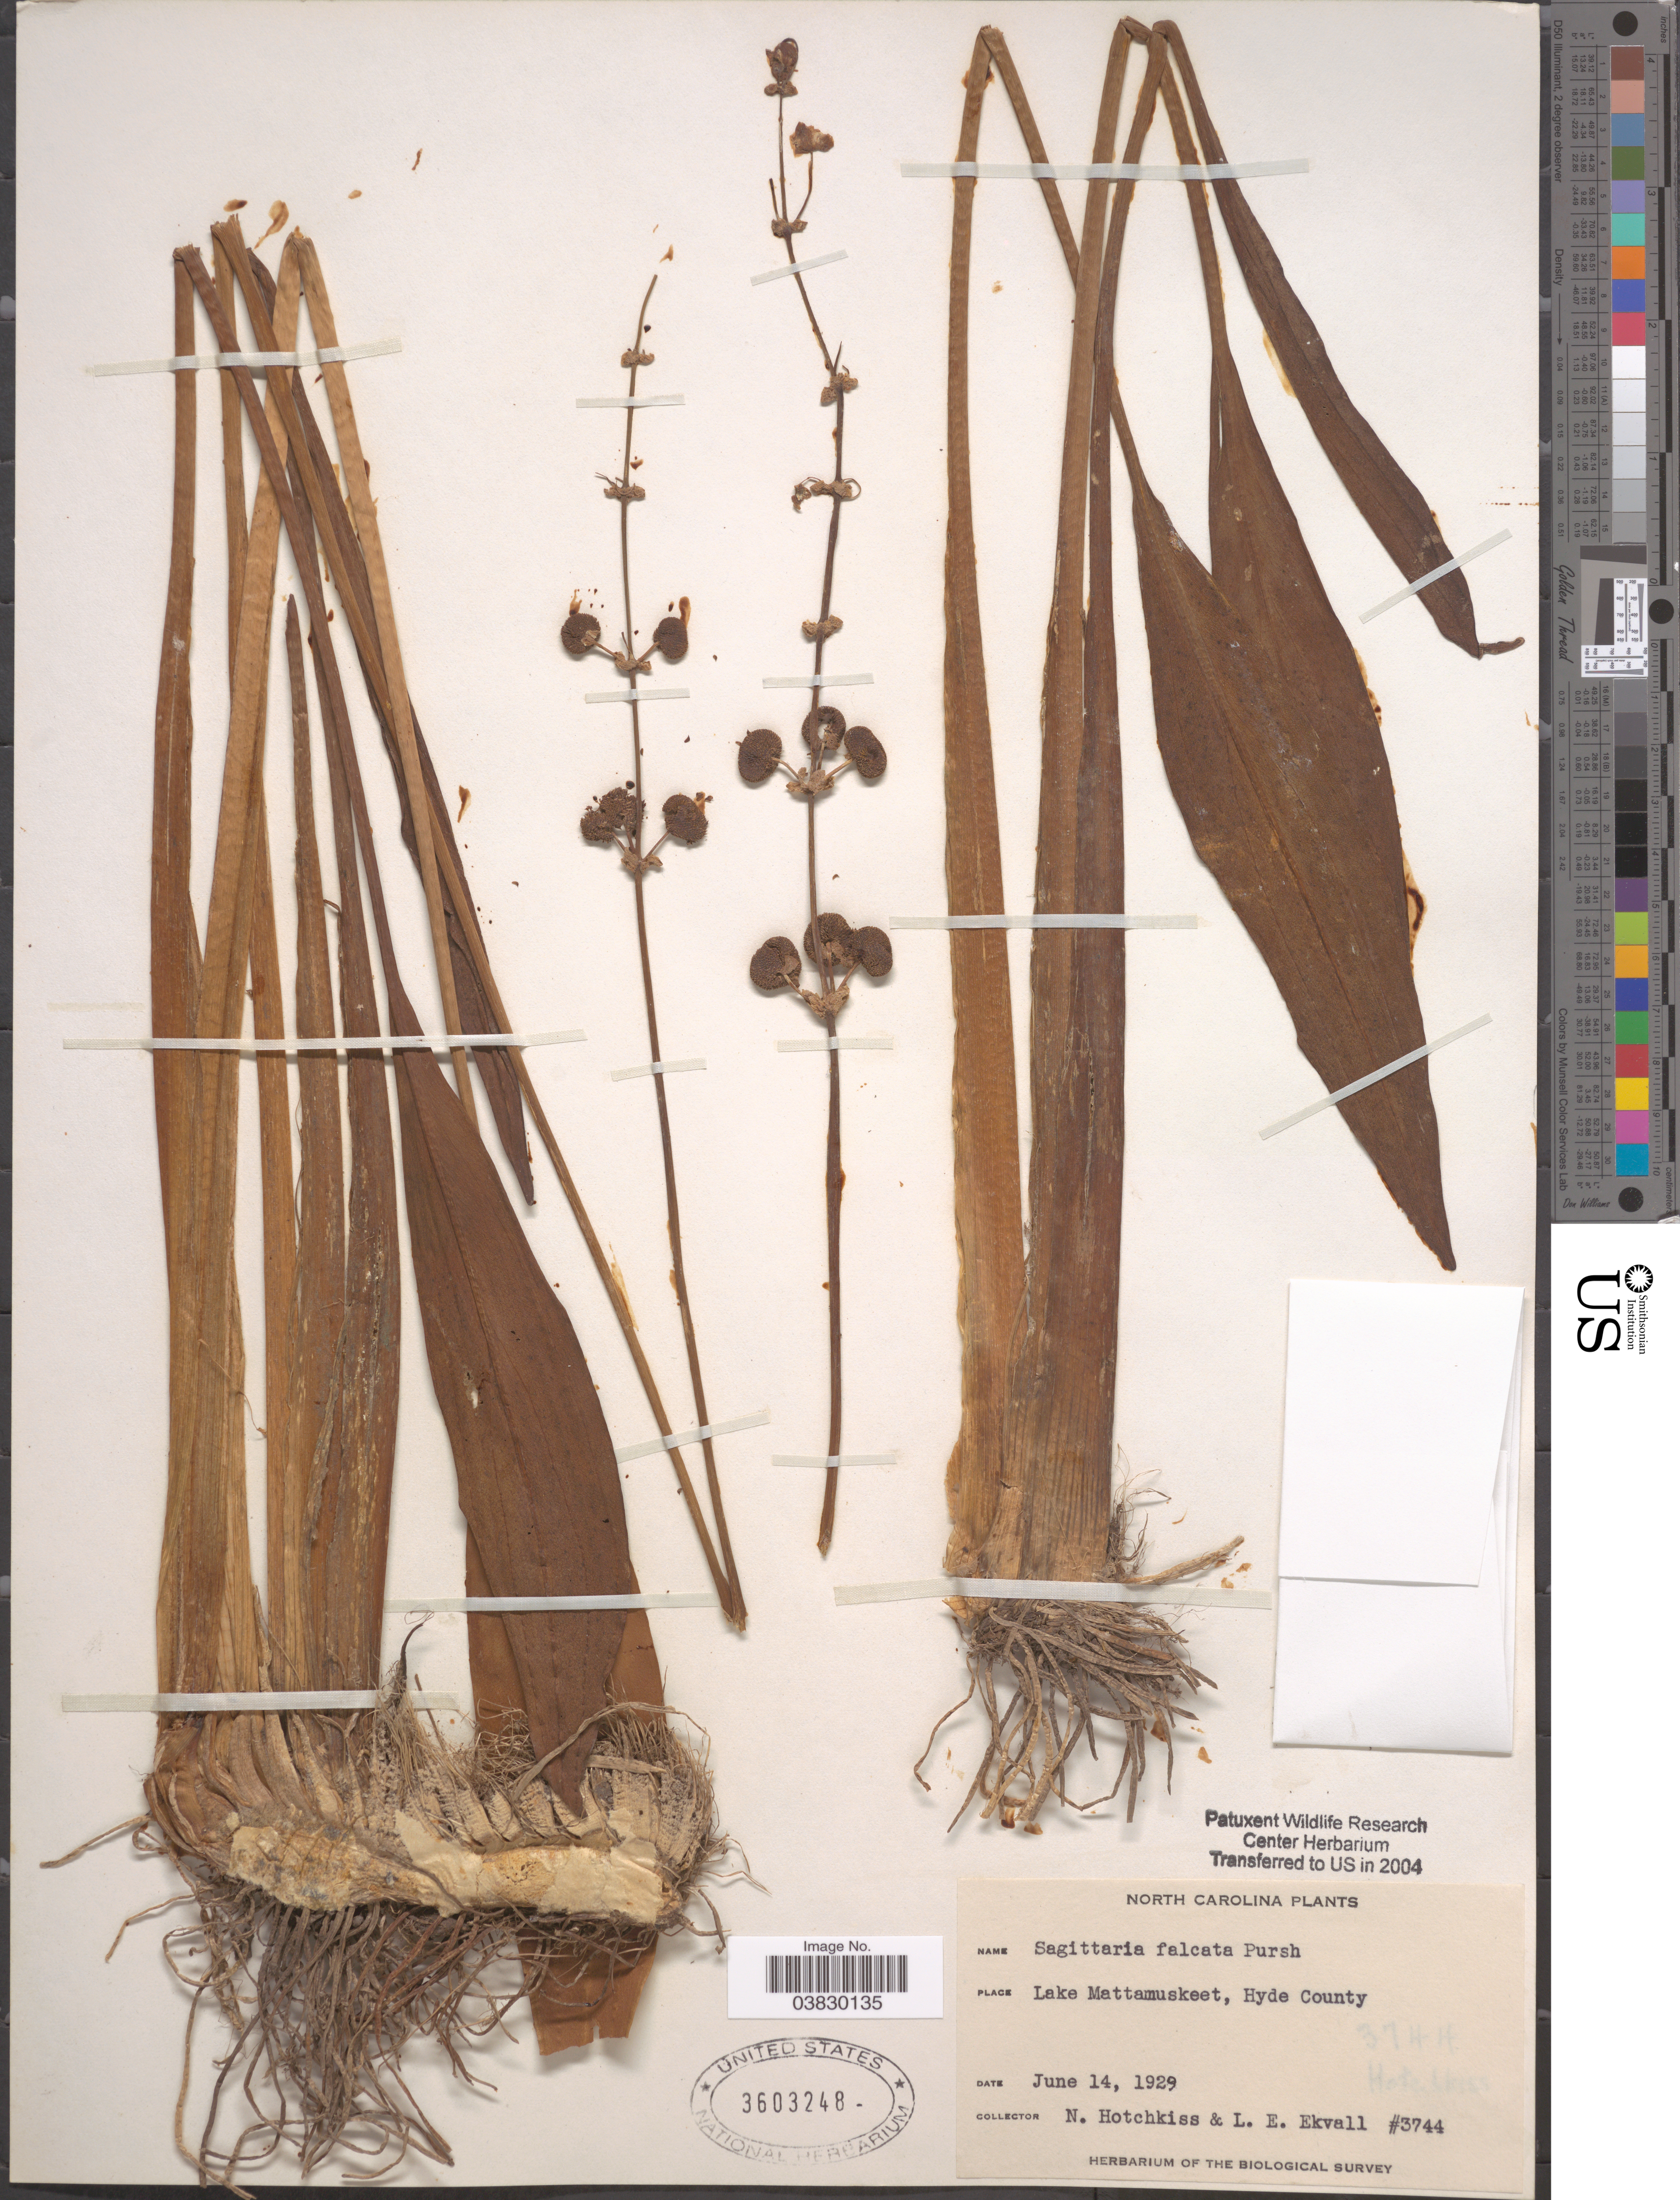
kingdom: Plantae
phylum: Tracheophyta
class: Liliopsida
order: Alismatales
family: Alismataceae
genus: Sagittaria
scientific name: Sagittaria lancifolia subsp. media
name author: (Micheli) Bogin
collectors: N. Hotchkiss & L. Ekvall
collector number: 3744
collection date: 1929-06-14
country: United States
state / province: North Carolina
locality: Lake Mattamuskeet, Hyde County.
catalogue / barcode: US 3603248